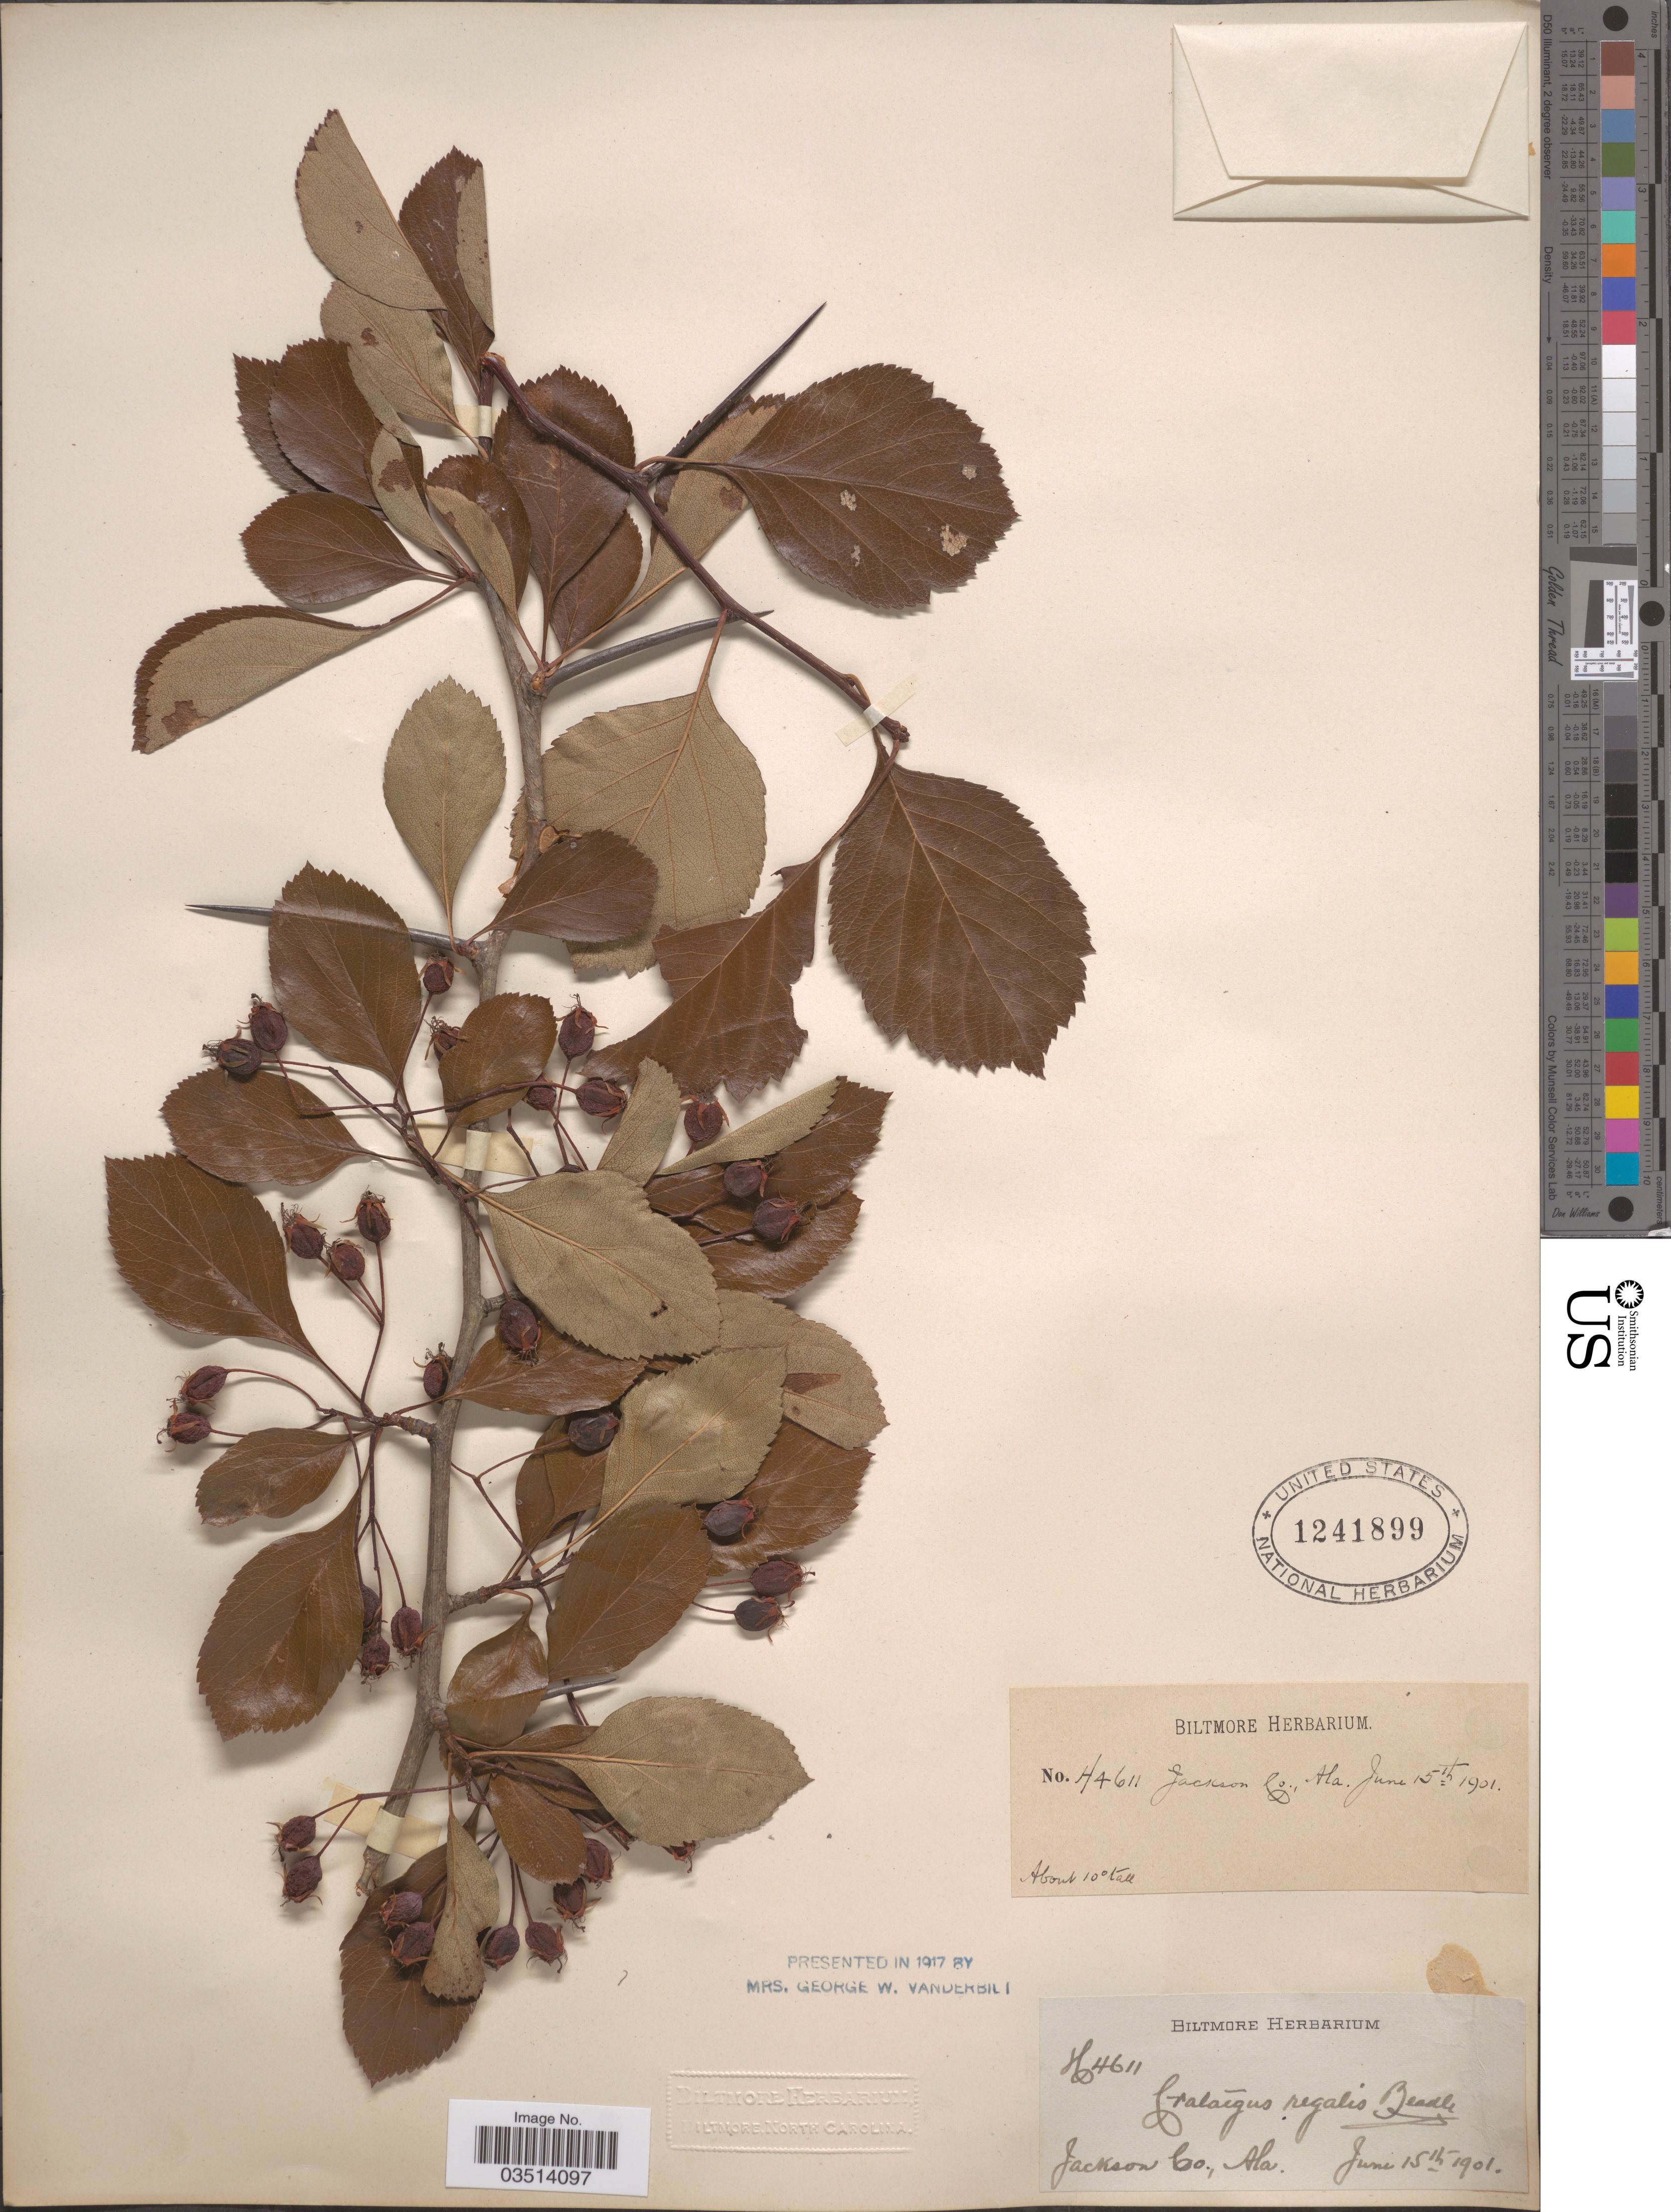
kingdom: Plantae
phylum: Tracheophyta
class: Magnoliopsida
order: Rosales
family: Rosaceae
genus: Crataegus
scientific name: Crataegus crus-galli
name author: L.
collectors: ex herb. Biltmore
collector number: H4611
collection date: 1901-06-15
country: United States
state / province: Alabama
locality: Jackson Co.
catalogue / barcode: US 1241899